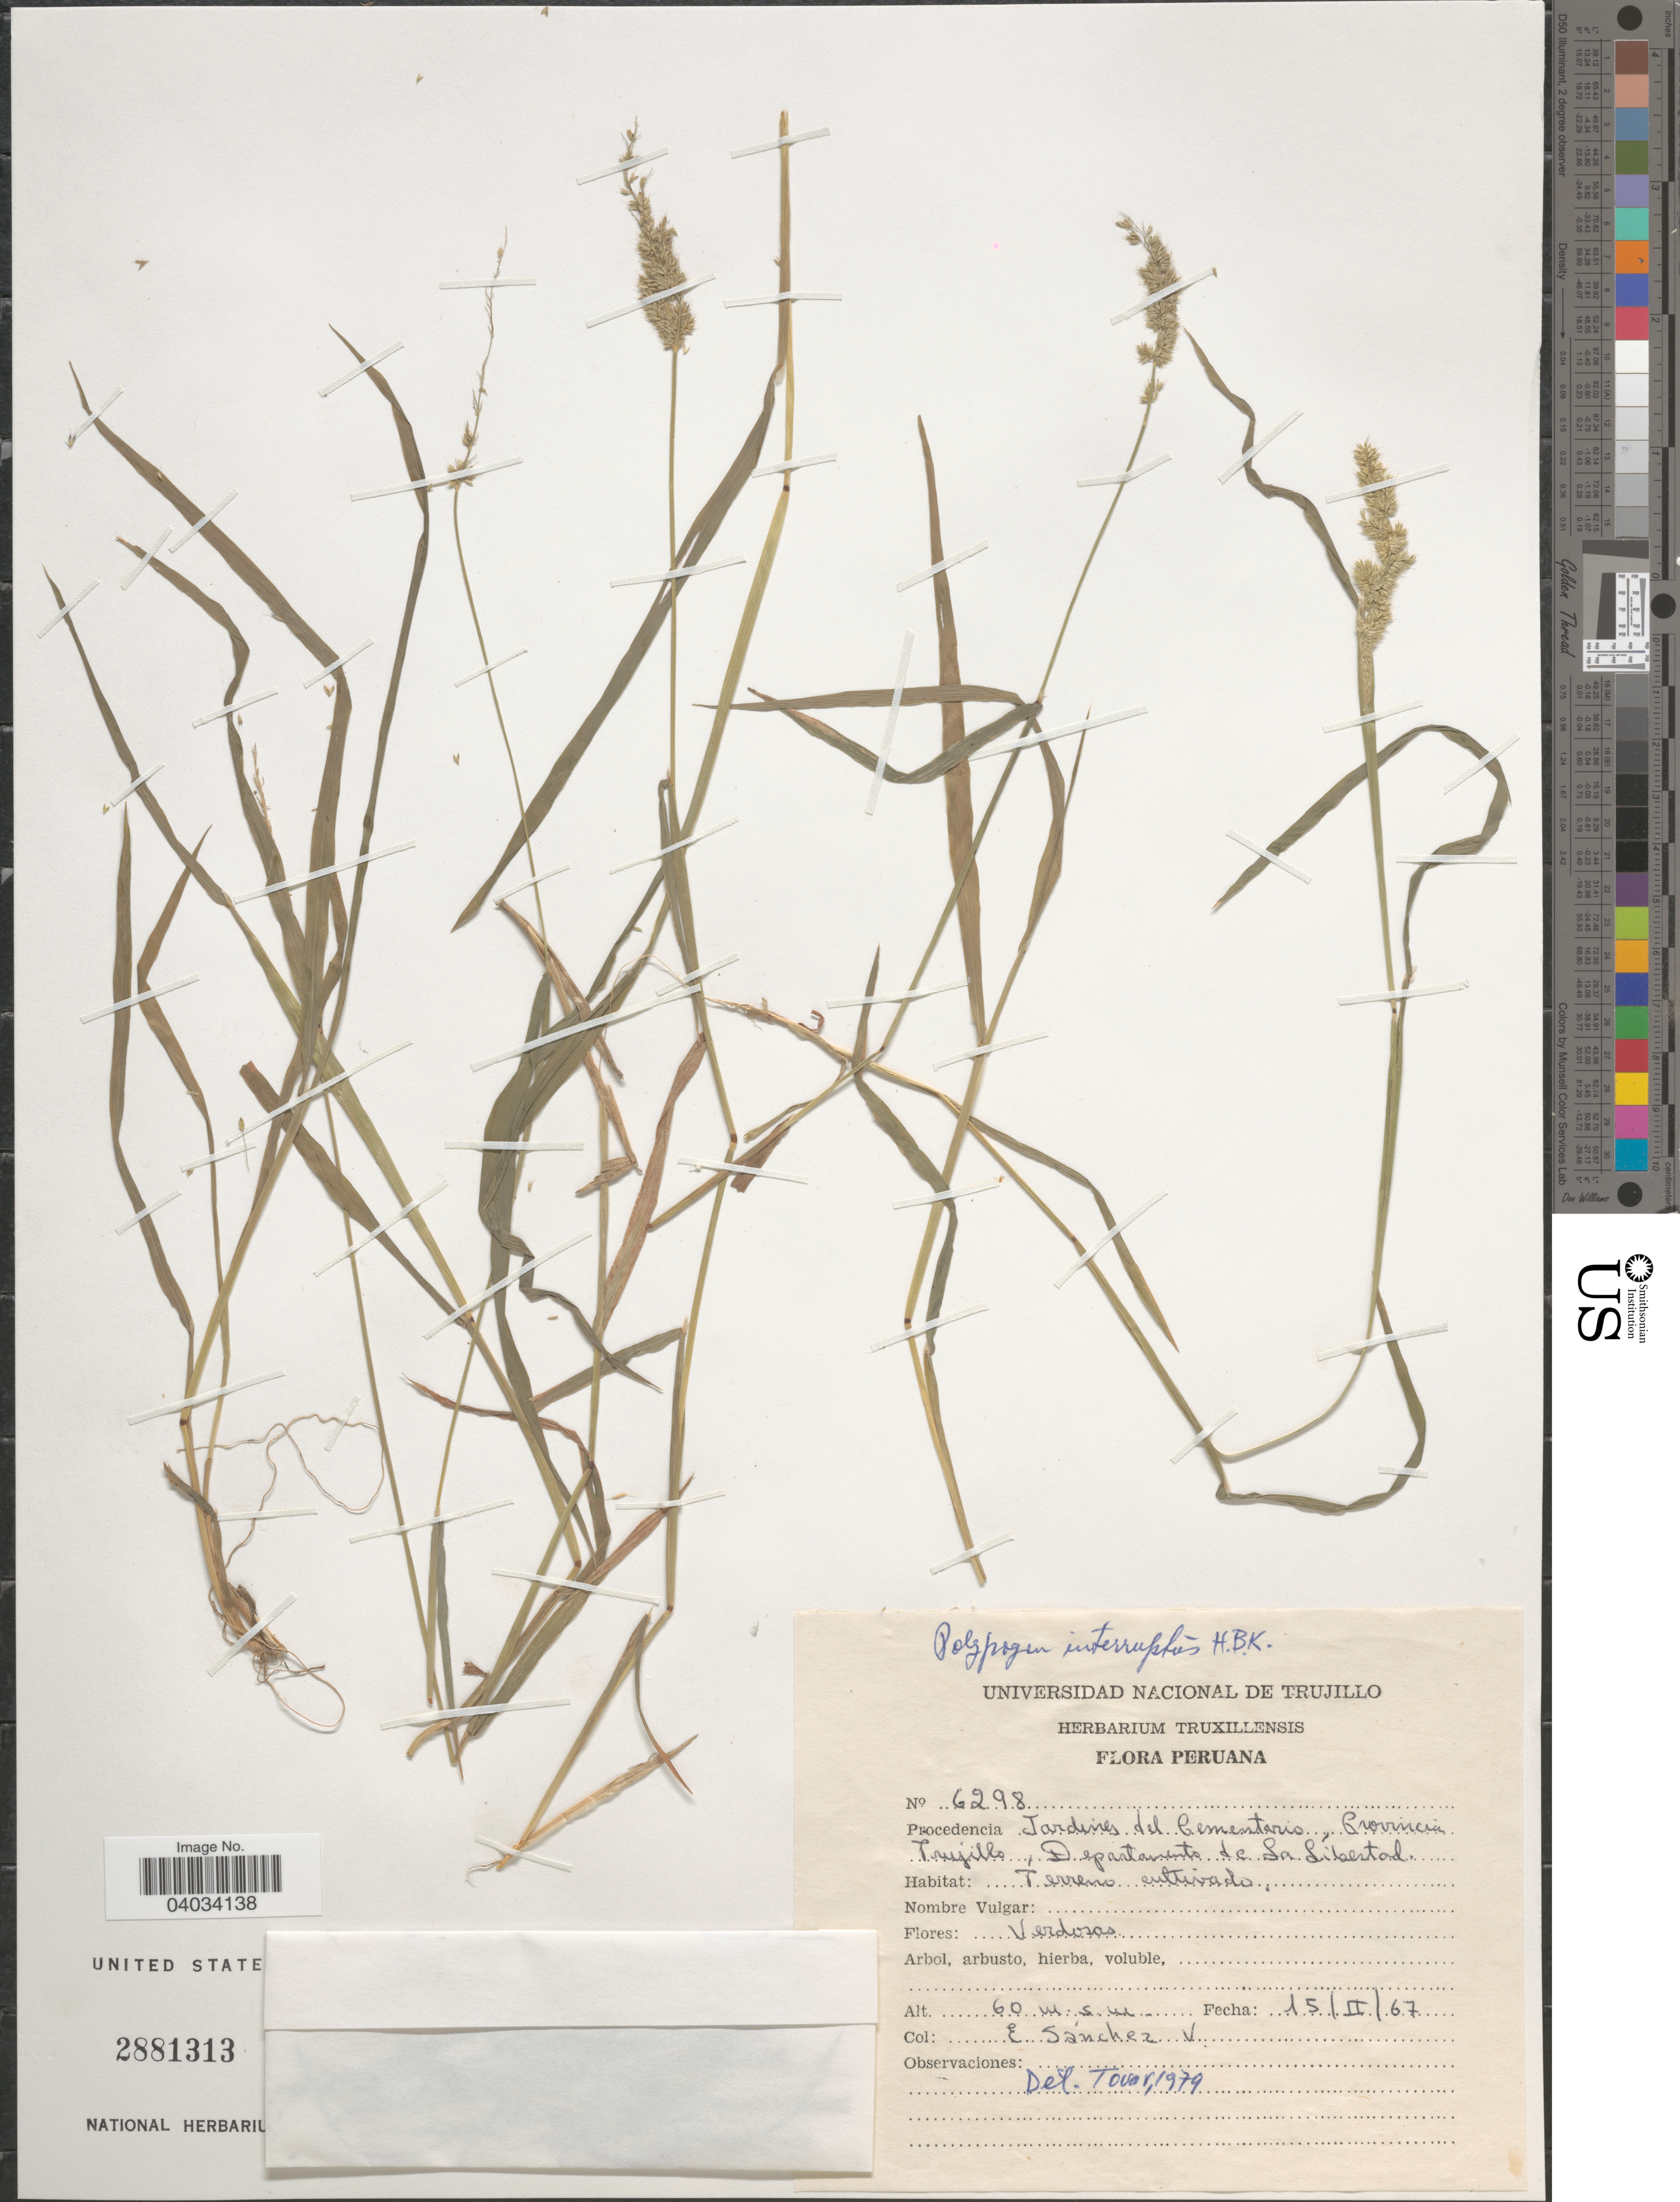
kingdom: Plantae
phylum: Tracheophyta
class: Liliopsida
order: Poales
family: Poaceae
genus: Polypogon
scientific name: Polypogon interruptus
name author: Kunth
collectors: E. Sánchez V.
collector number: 6298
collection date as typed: Transcribed d/m/y: 15/2/67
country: Peru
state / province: La Libertad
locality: Procedencia Jardines del Cementario, Provincia Trujillo , Departamento de La Libertad.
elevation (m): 60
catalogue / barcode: US 2881313